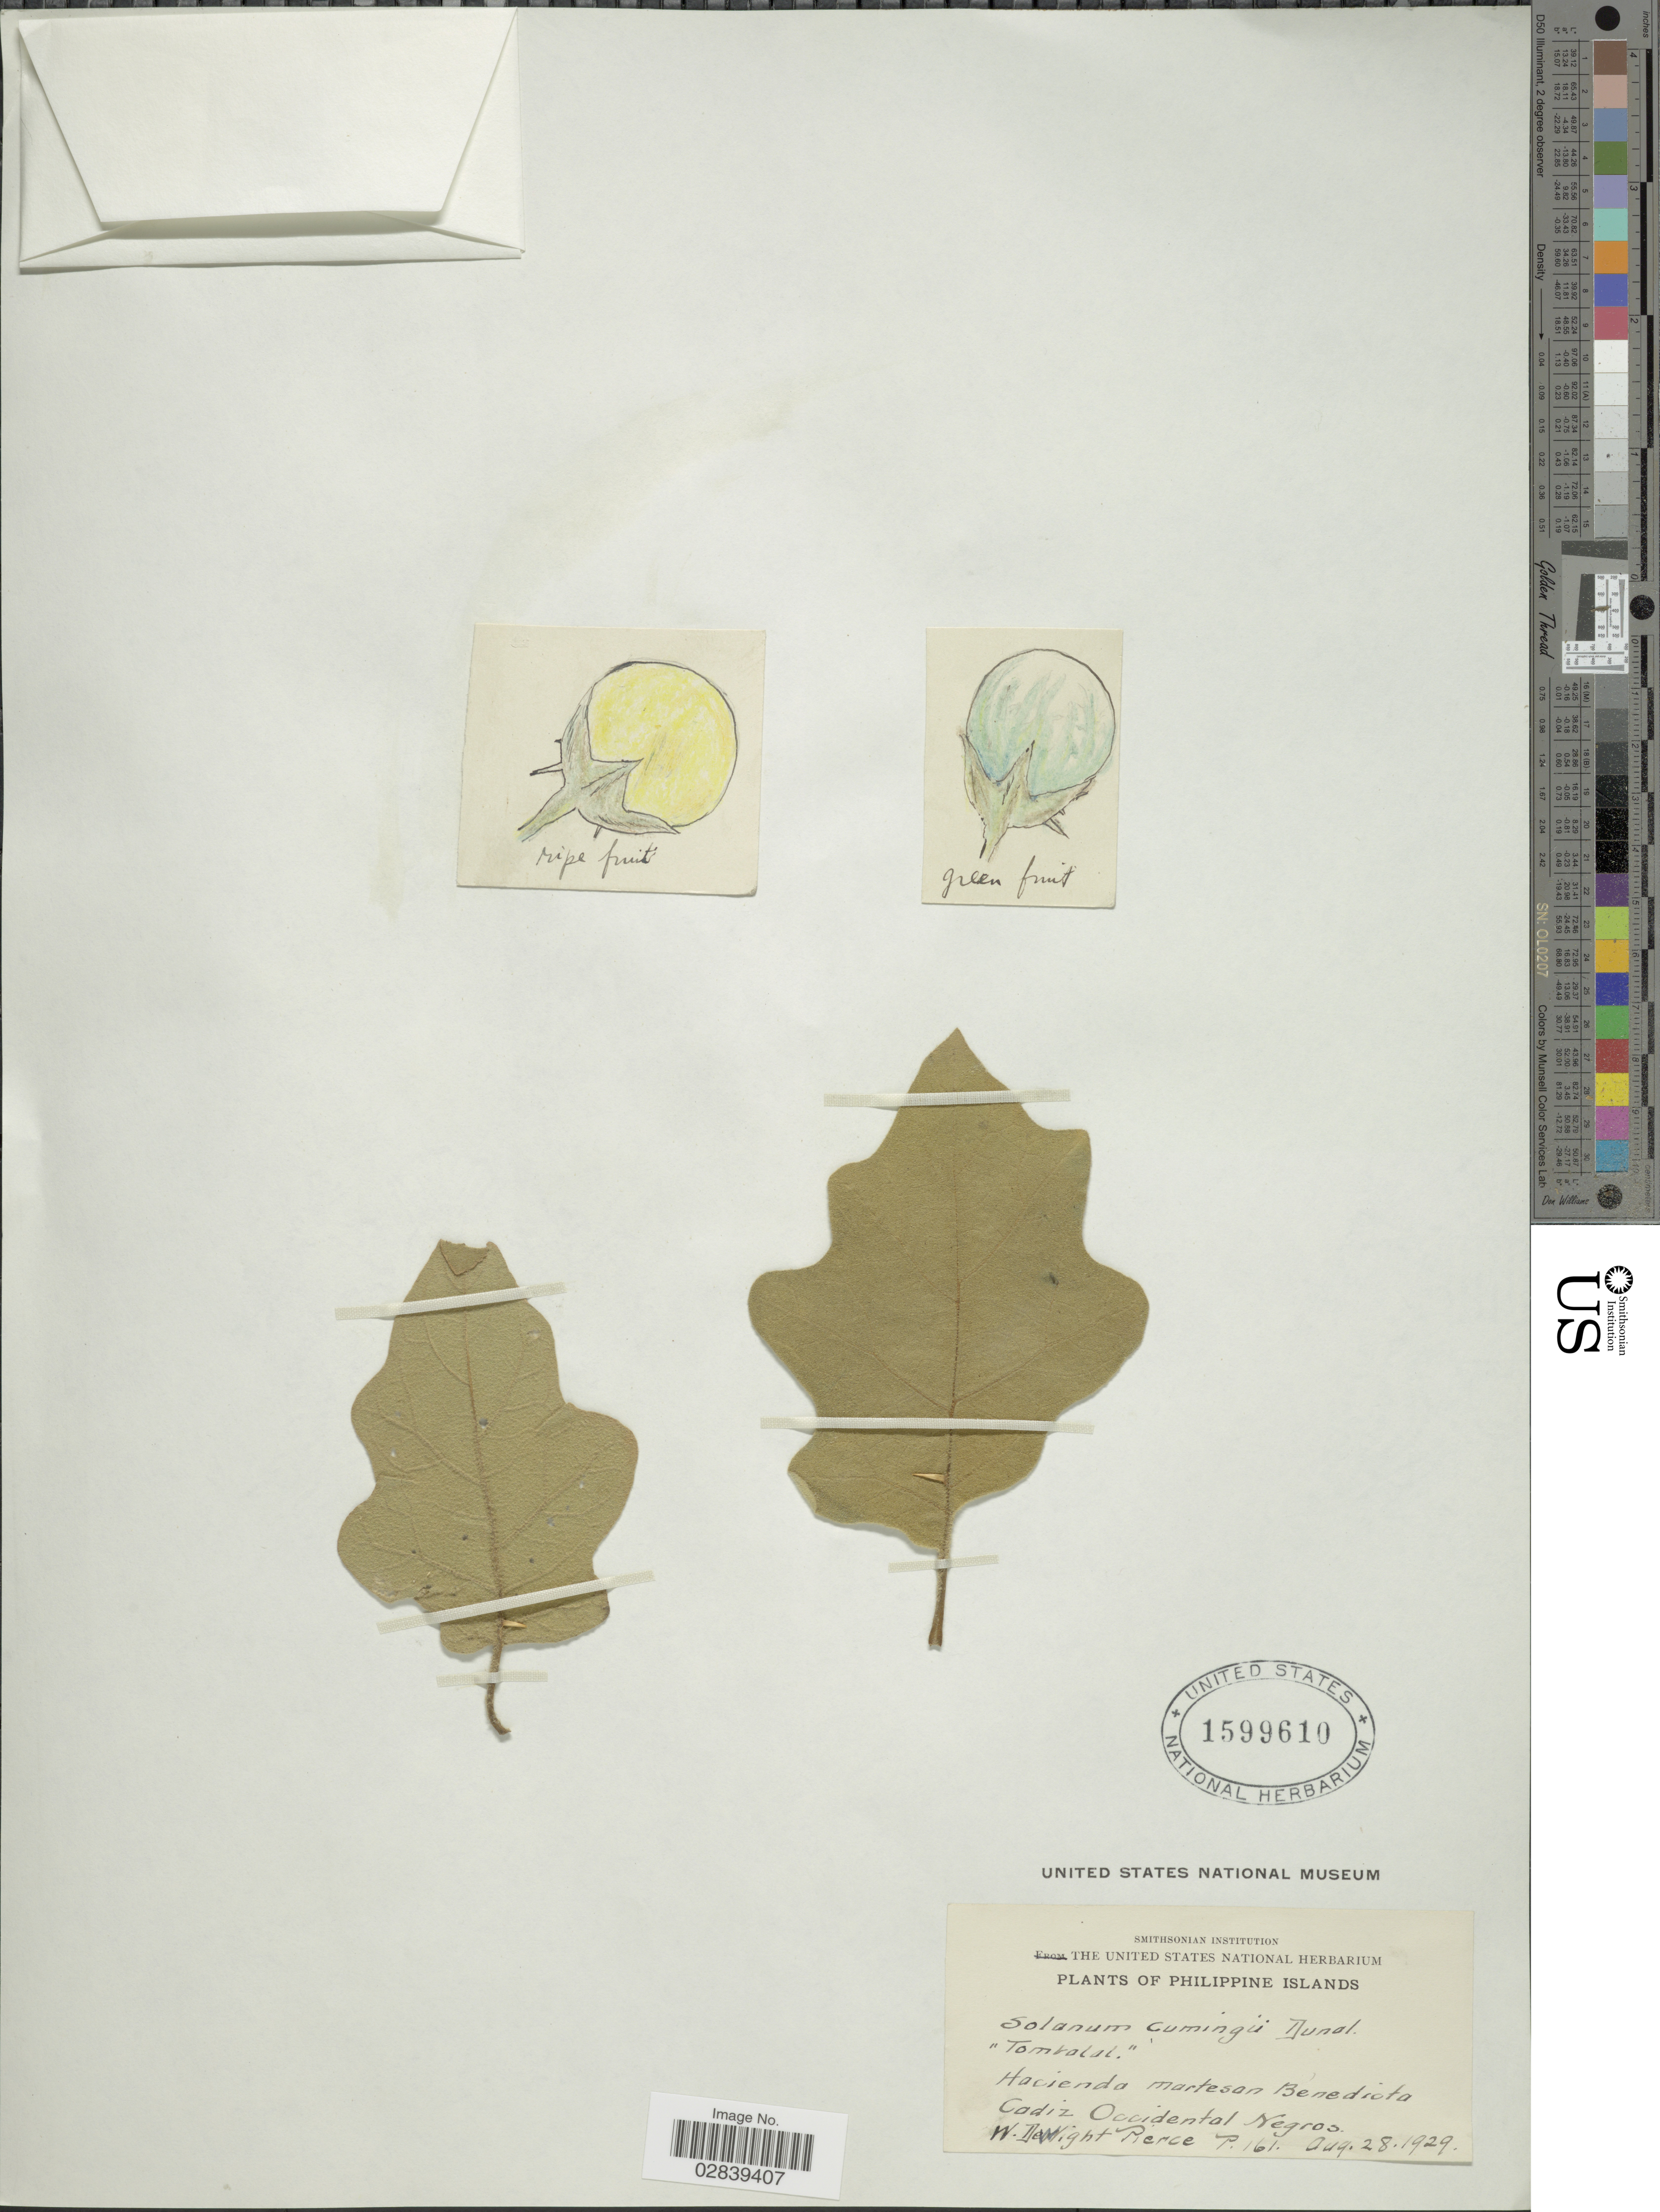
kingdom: Plantae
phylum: Tracheophyta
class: Magnoliopsida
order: Solanales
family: Solanaceae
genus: Solanum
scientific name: Solanum cumingii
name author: Dunal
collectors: W. Pierce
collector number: P161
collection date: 1929-08-28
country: Philippines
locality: Hacienda Martesan Benedicta Cadiz Occidental Negros.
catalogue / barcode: US 1599610